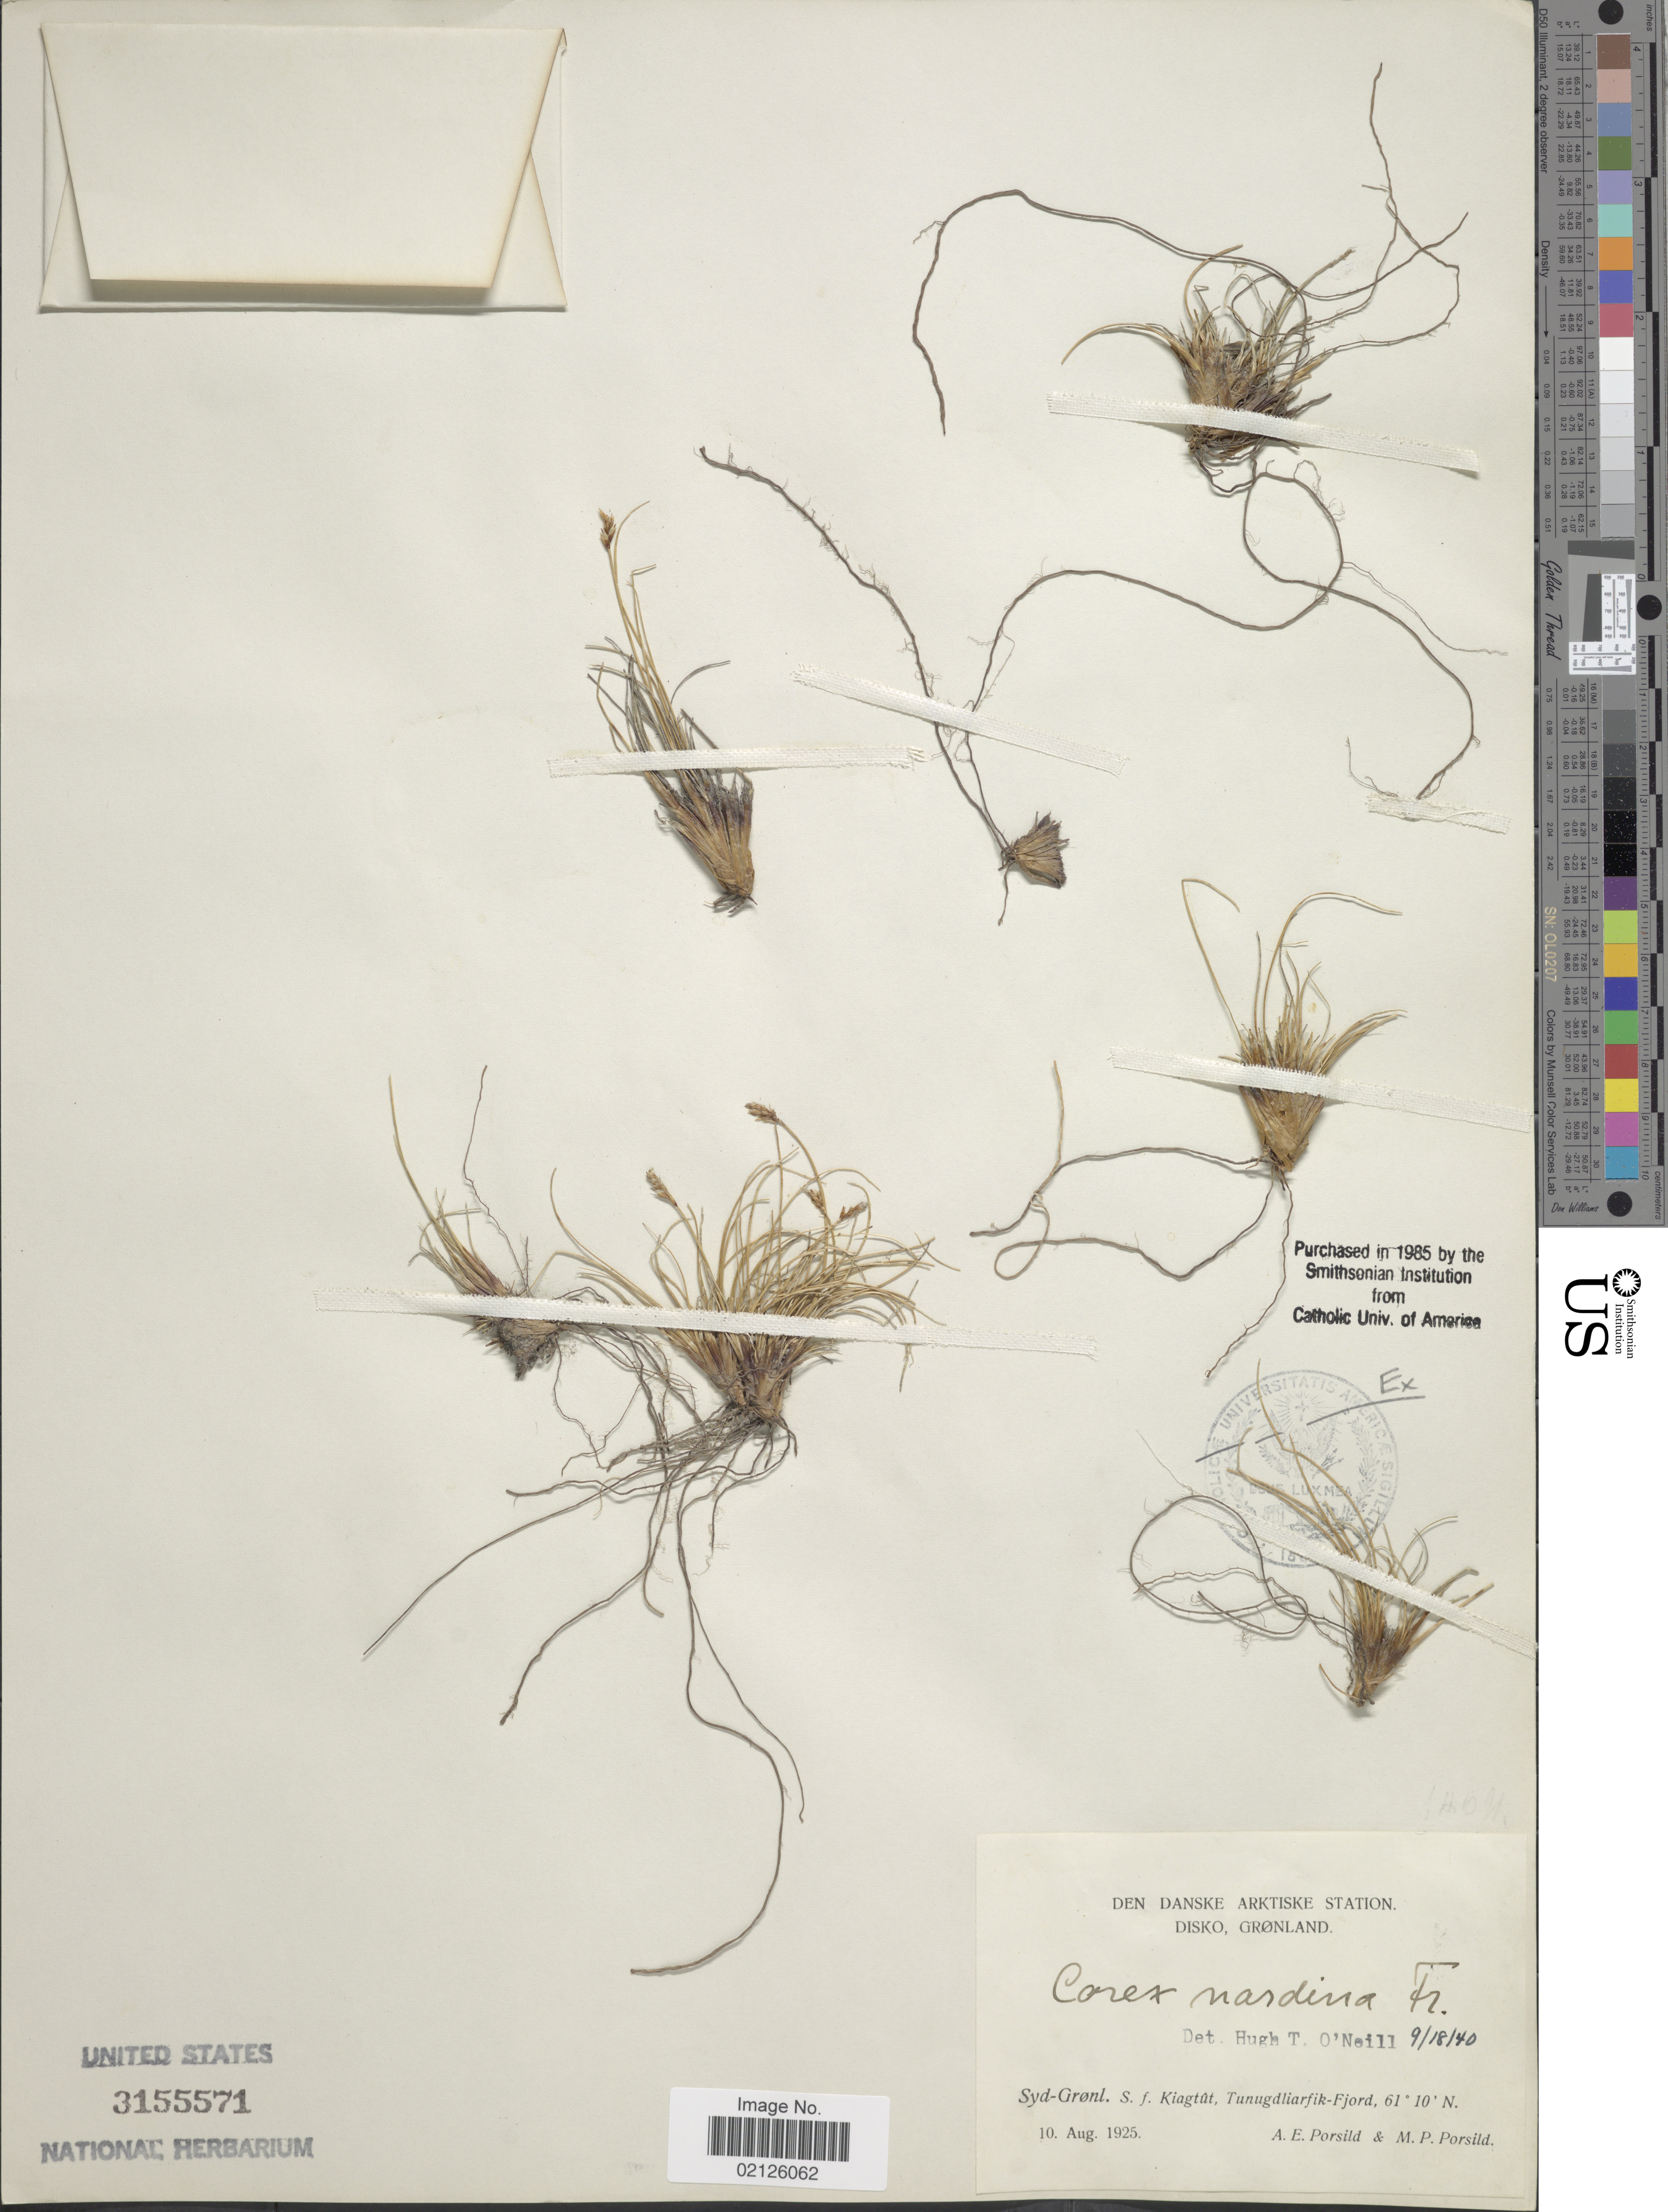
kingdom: Plantae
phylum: Tracheophyta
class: Liliopsida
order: Poales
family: Cyperaceae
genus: Carex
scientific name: Carex nardina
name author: (Hornem.) Fr.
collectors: A. E. Porsild & M. P. Porsild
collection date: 1925-08-10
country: Greenland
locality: Den Danske Arktiske Station, Disko, Syd-Grønl. S. f. Kiagtût, Tunugdliarfik-Fjord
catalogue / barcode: US 3155571